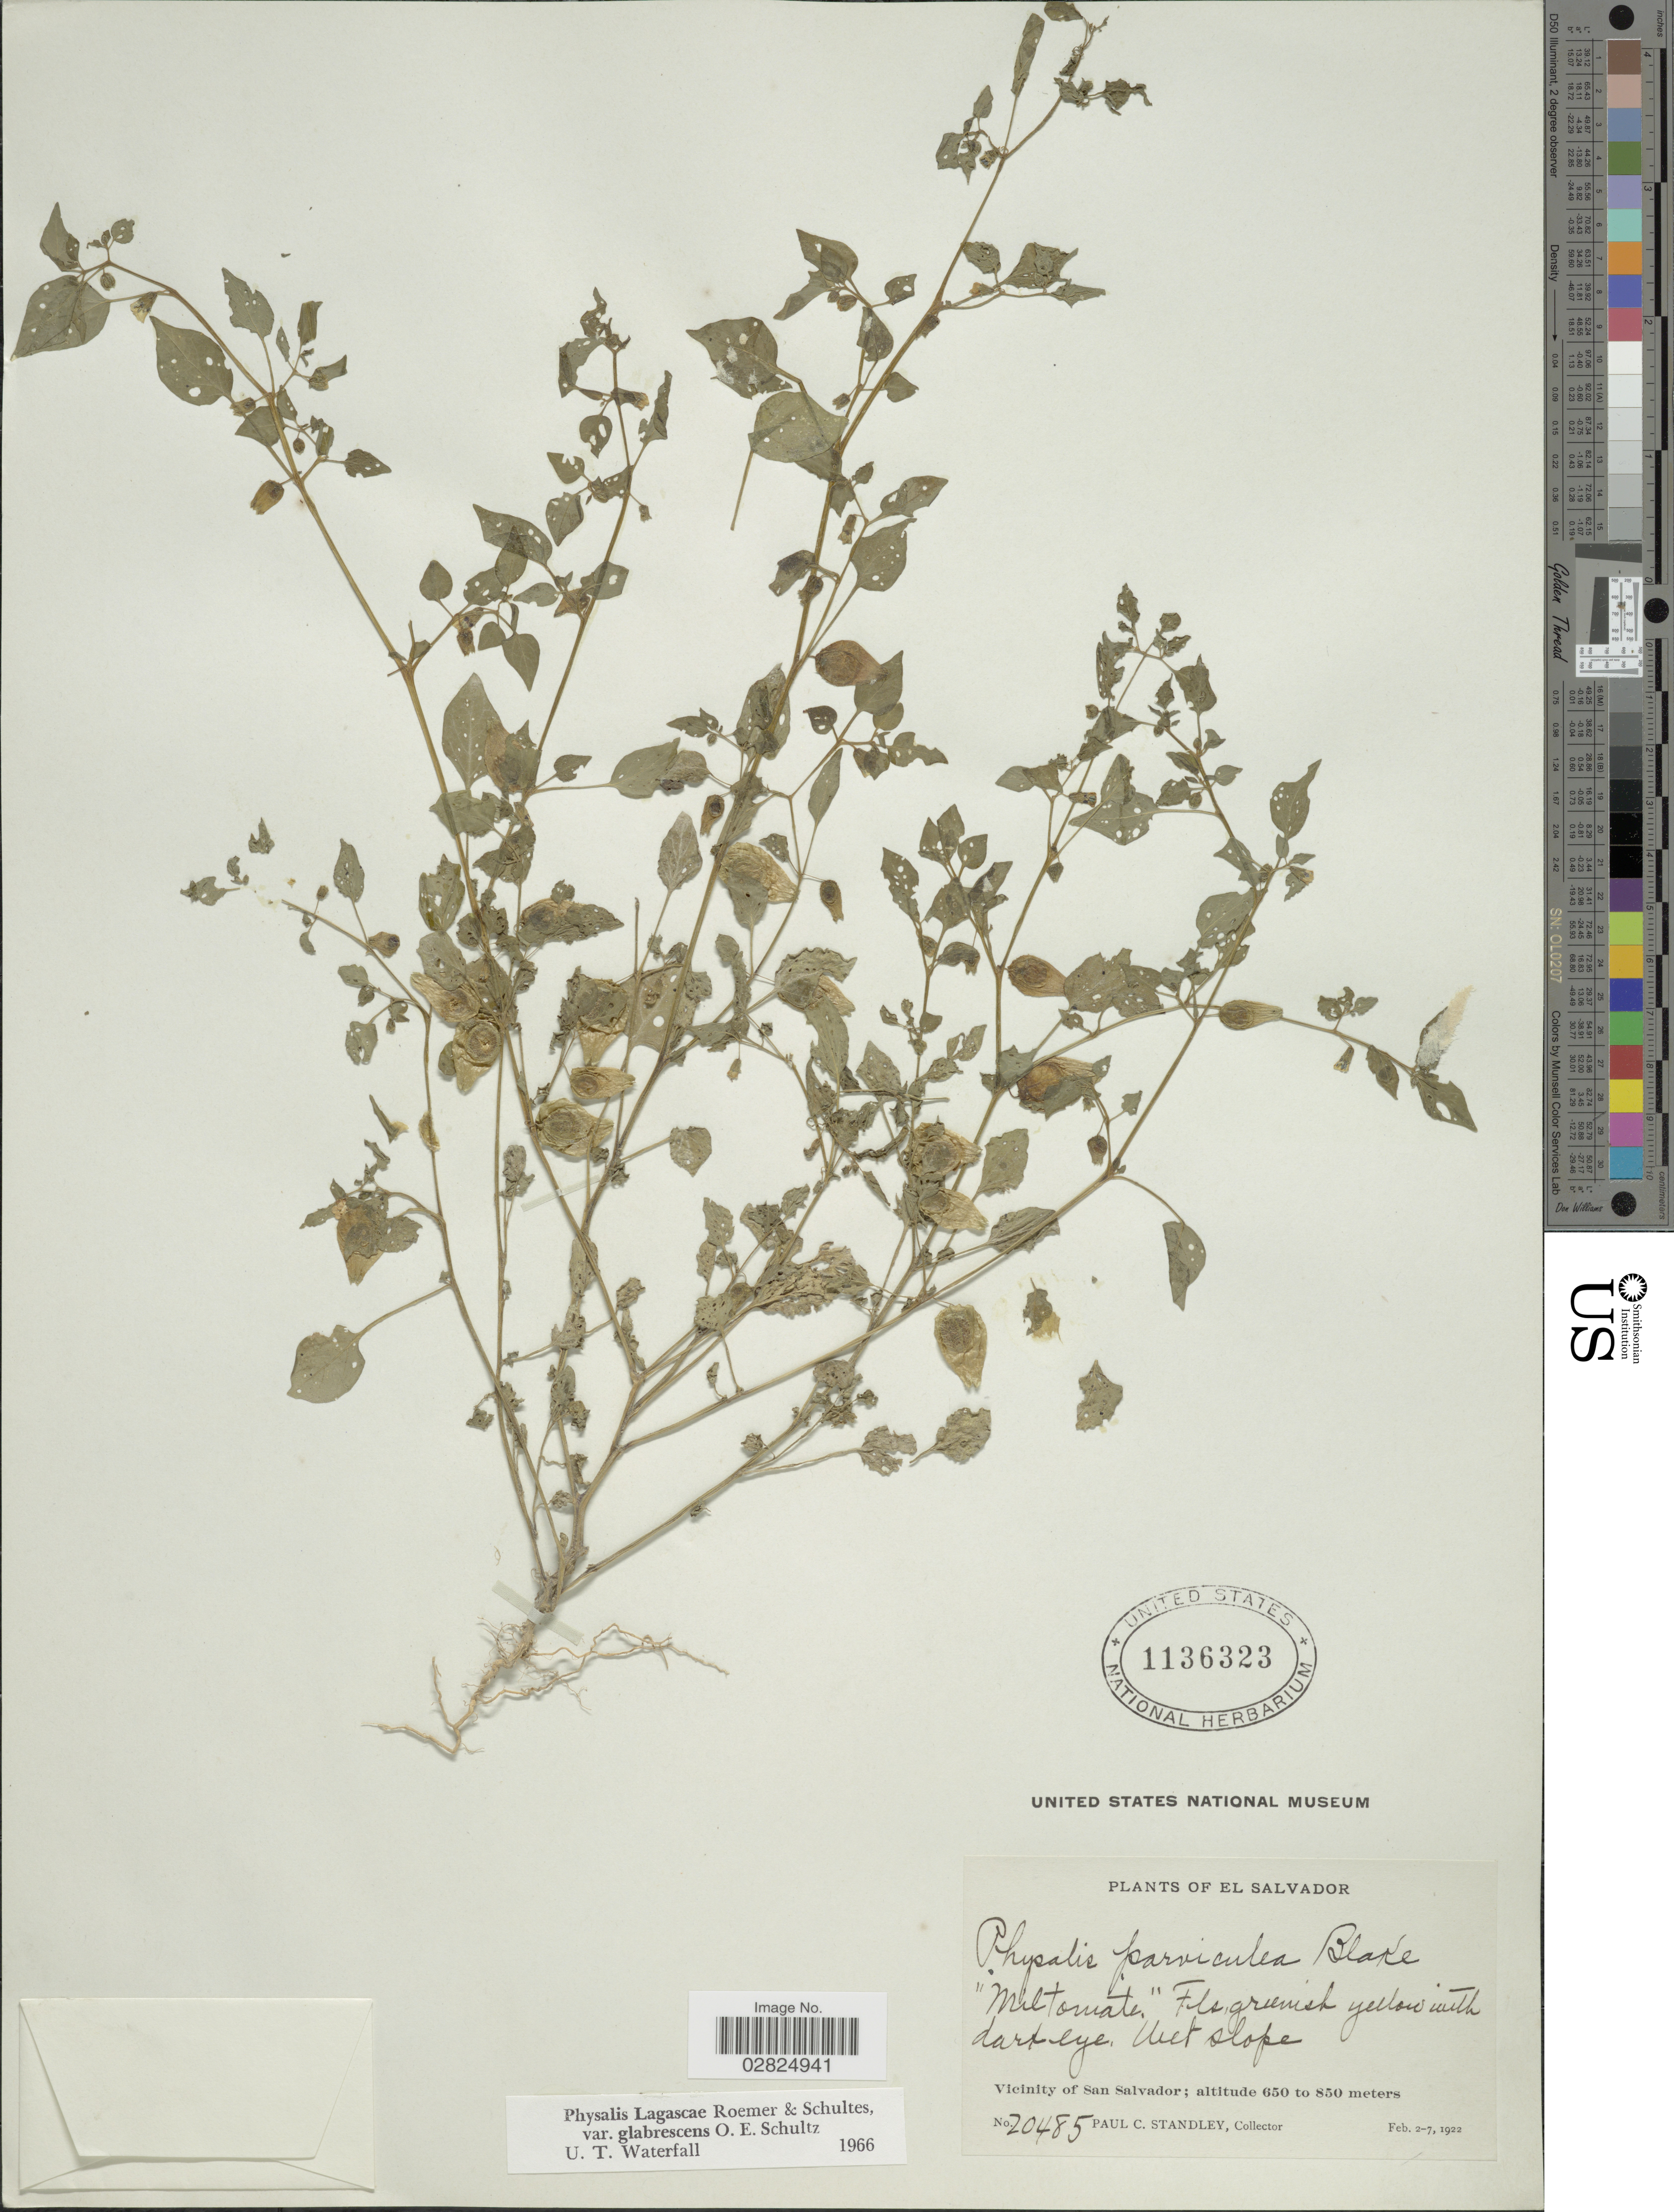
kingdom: Plantae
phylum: Tracheophyta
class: Magnoliopsida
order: Solanales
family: Solanaceae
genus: Physalis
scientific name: Physalis lagascae var. glabrescens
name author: O.E. Schulz in Urb.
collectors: P. C. Standley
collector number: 20485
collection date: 1922-02-02/1922-02-07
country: El Salvador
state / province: San Salvador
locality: Vicinity of San Salvador.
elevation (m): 650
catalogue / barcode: US 1136323